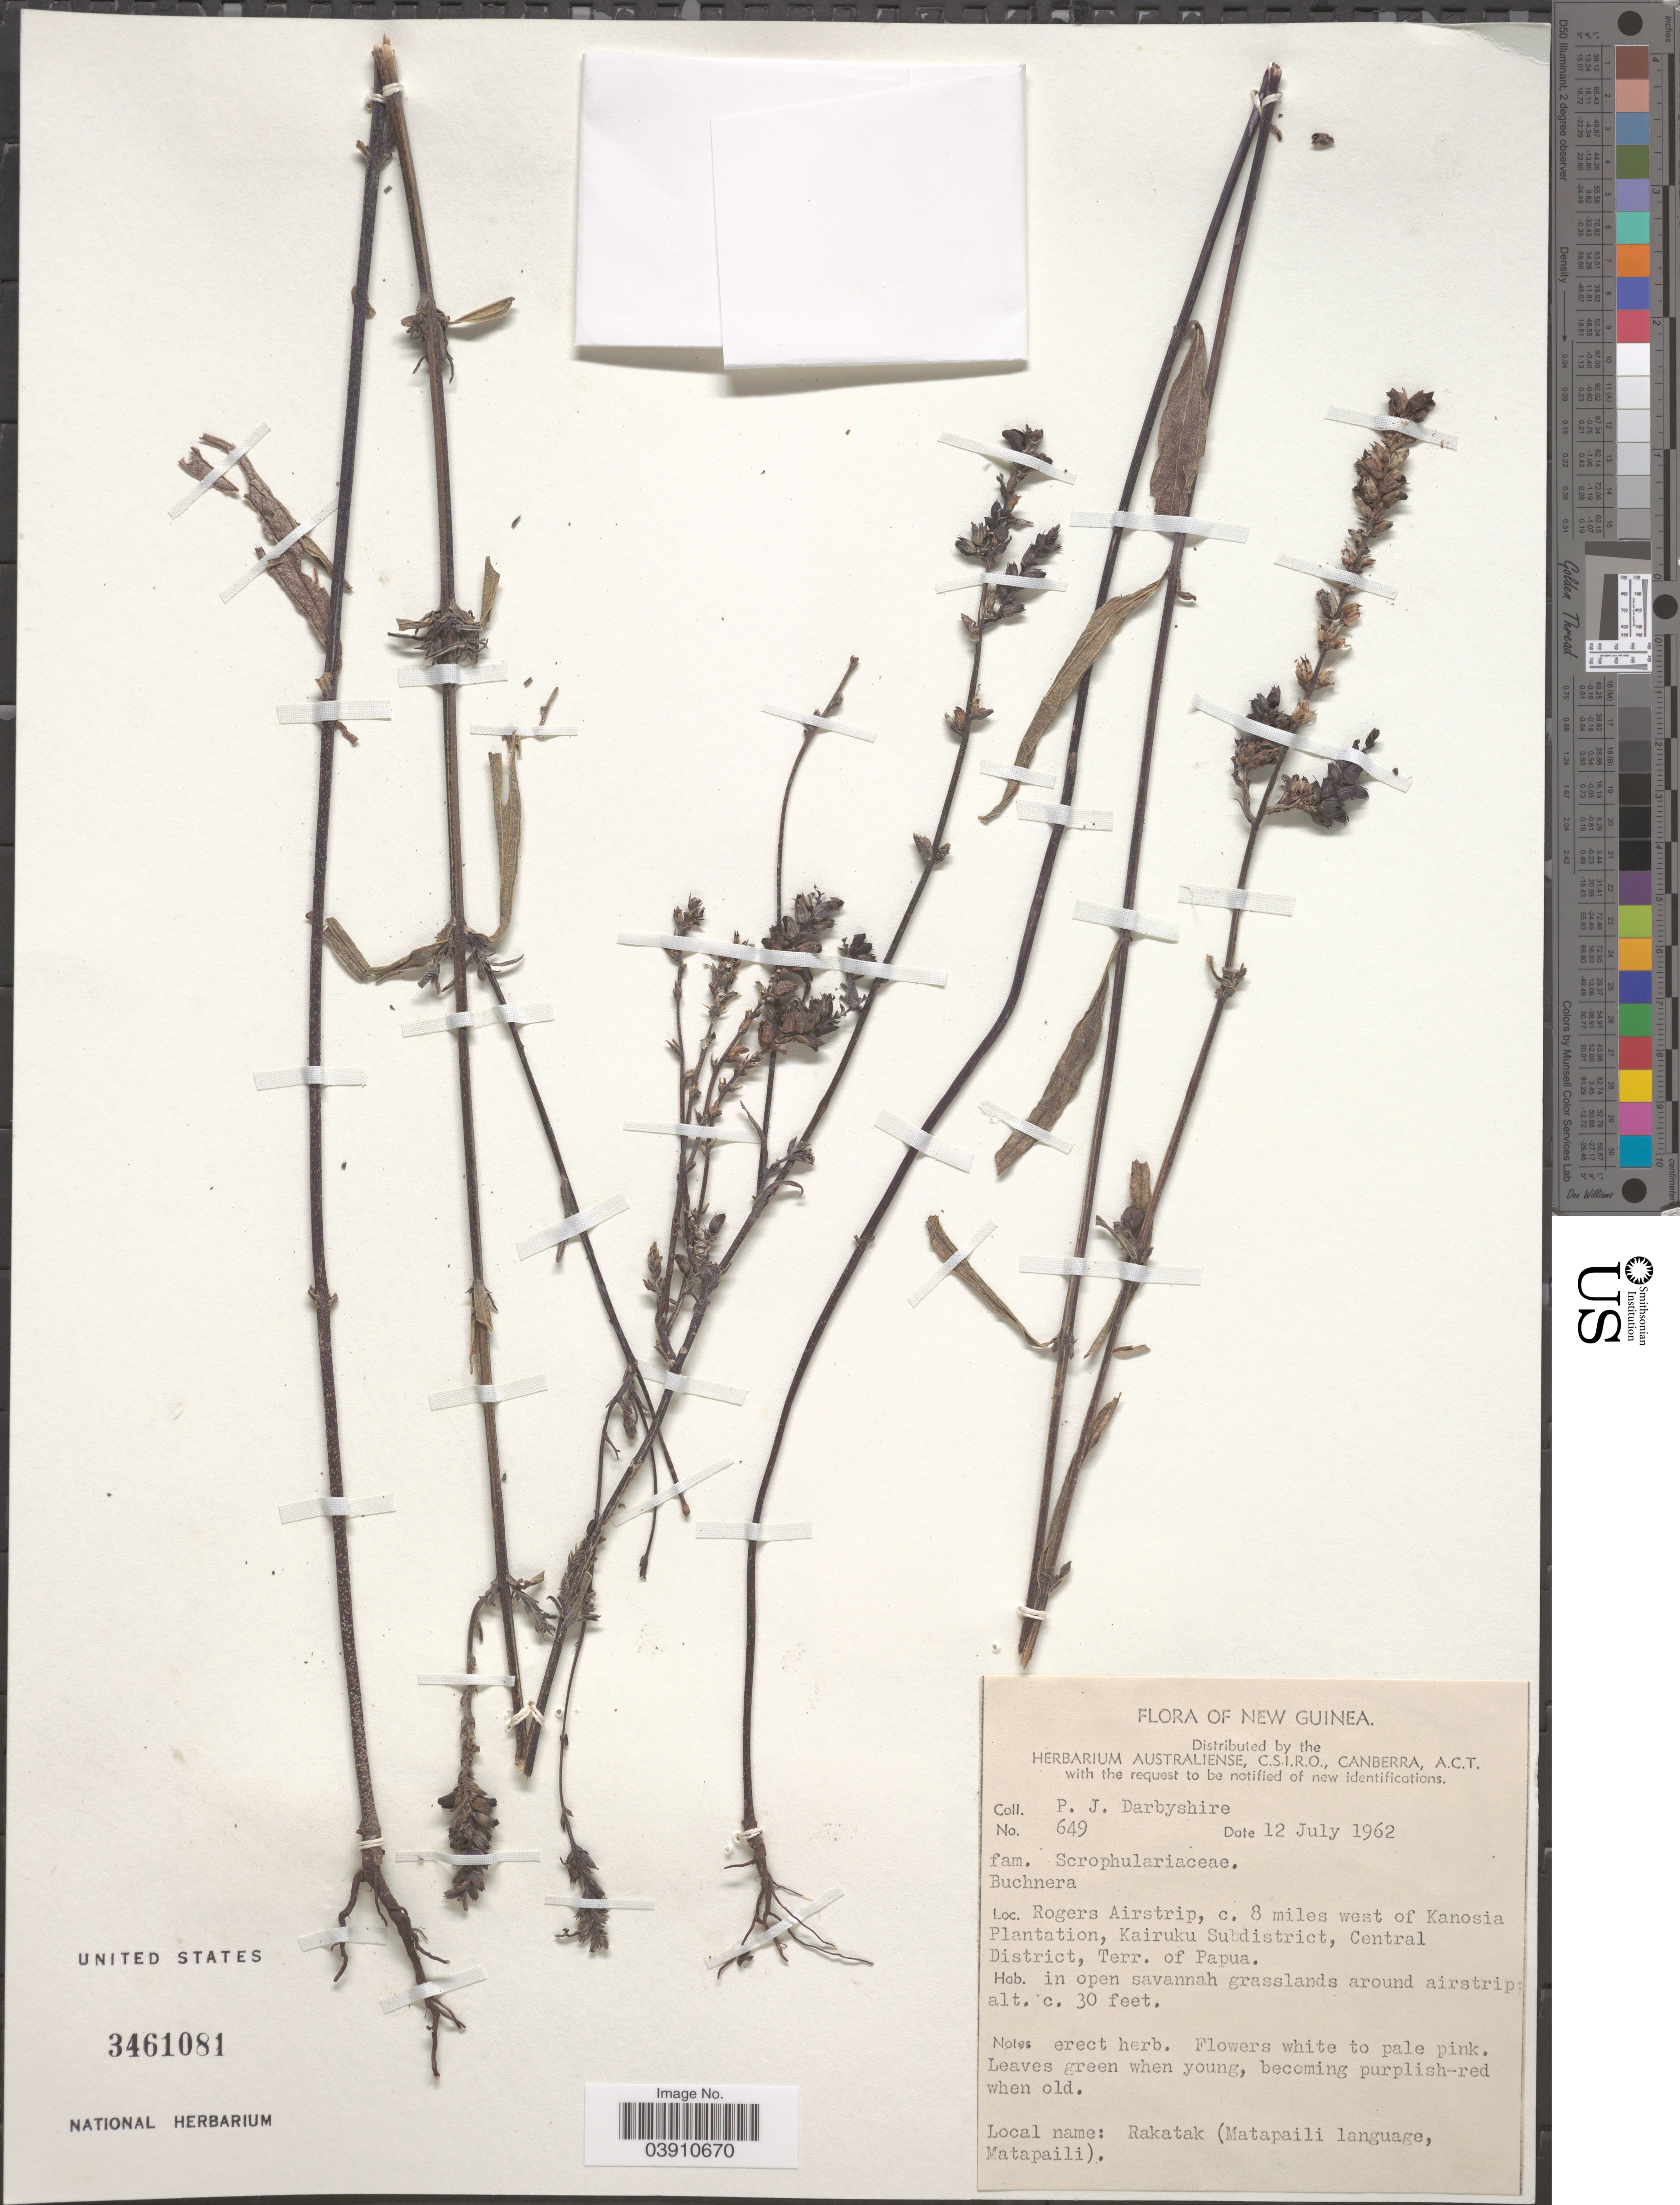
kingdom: Plantae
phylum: Tracheophyta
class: Magnoliopsida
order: Lamiales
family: Orobanchaceae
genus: Buchnera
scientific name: Buchnera sp.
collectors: P. Darbyshire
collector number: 649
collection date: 1962-07-12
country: Papua New Guinea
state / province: Central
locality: New Guinea. Rogers Airstrip, c. 8 miles west of Kanosia Plantation, Kairuku Subdistrict, Central District, Terr. of Papua.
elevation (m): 9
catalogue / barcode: US 3461081